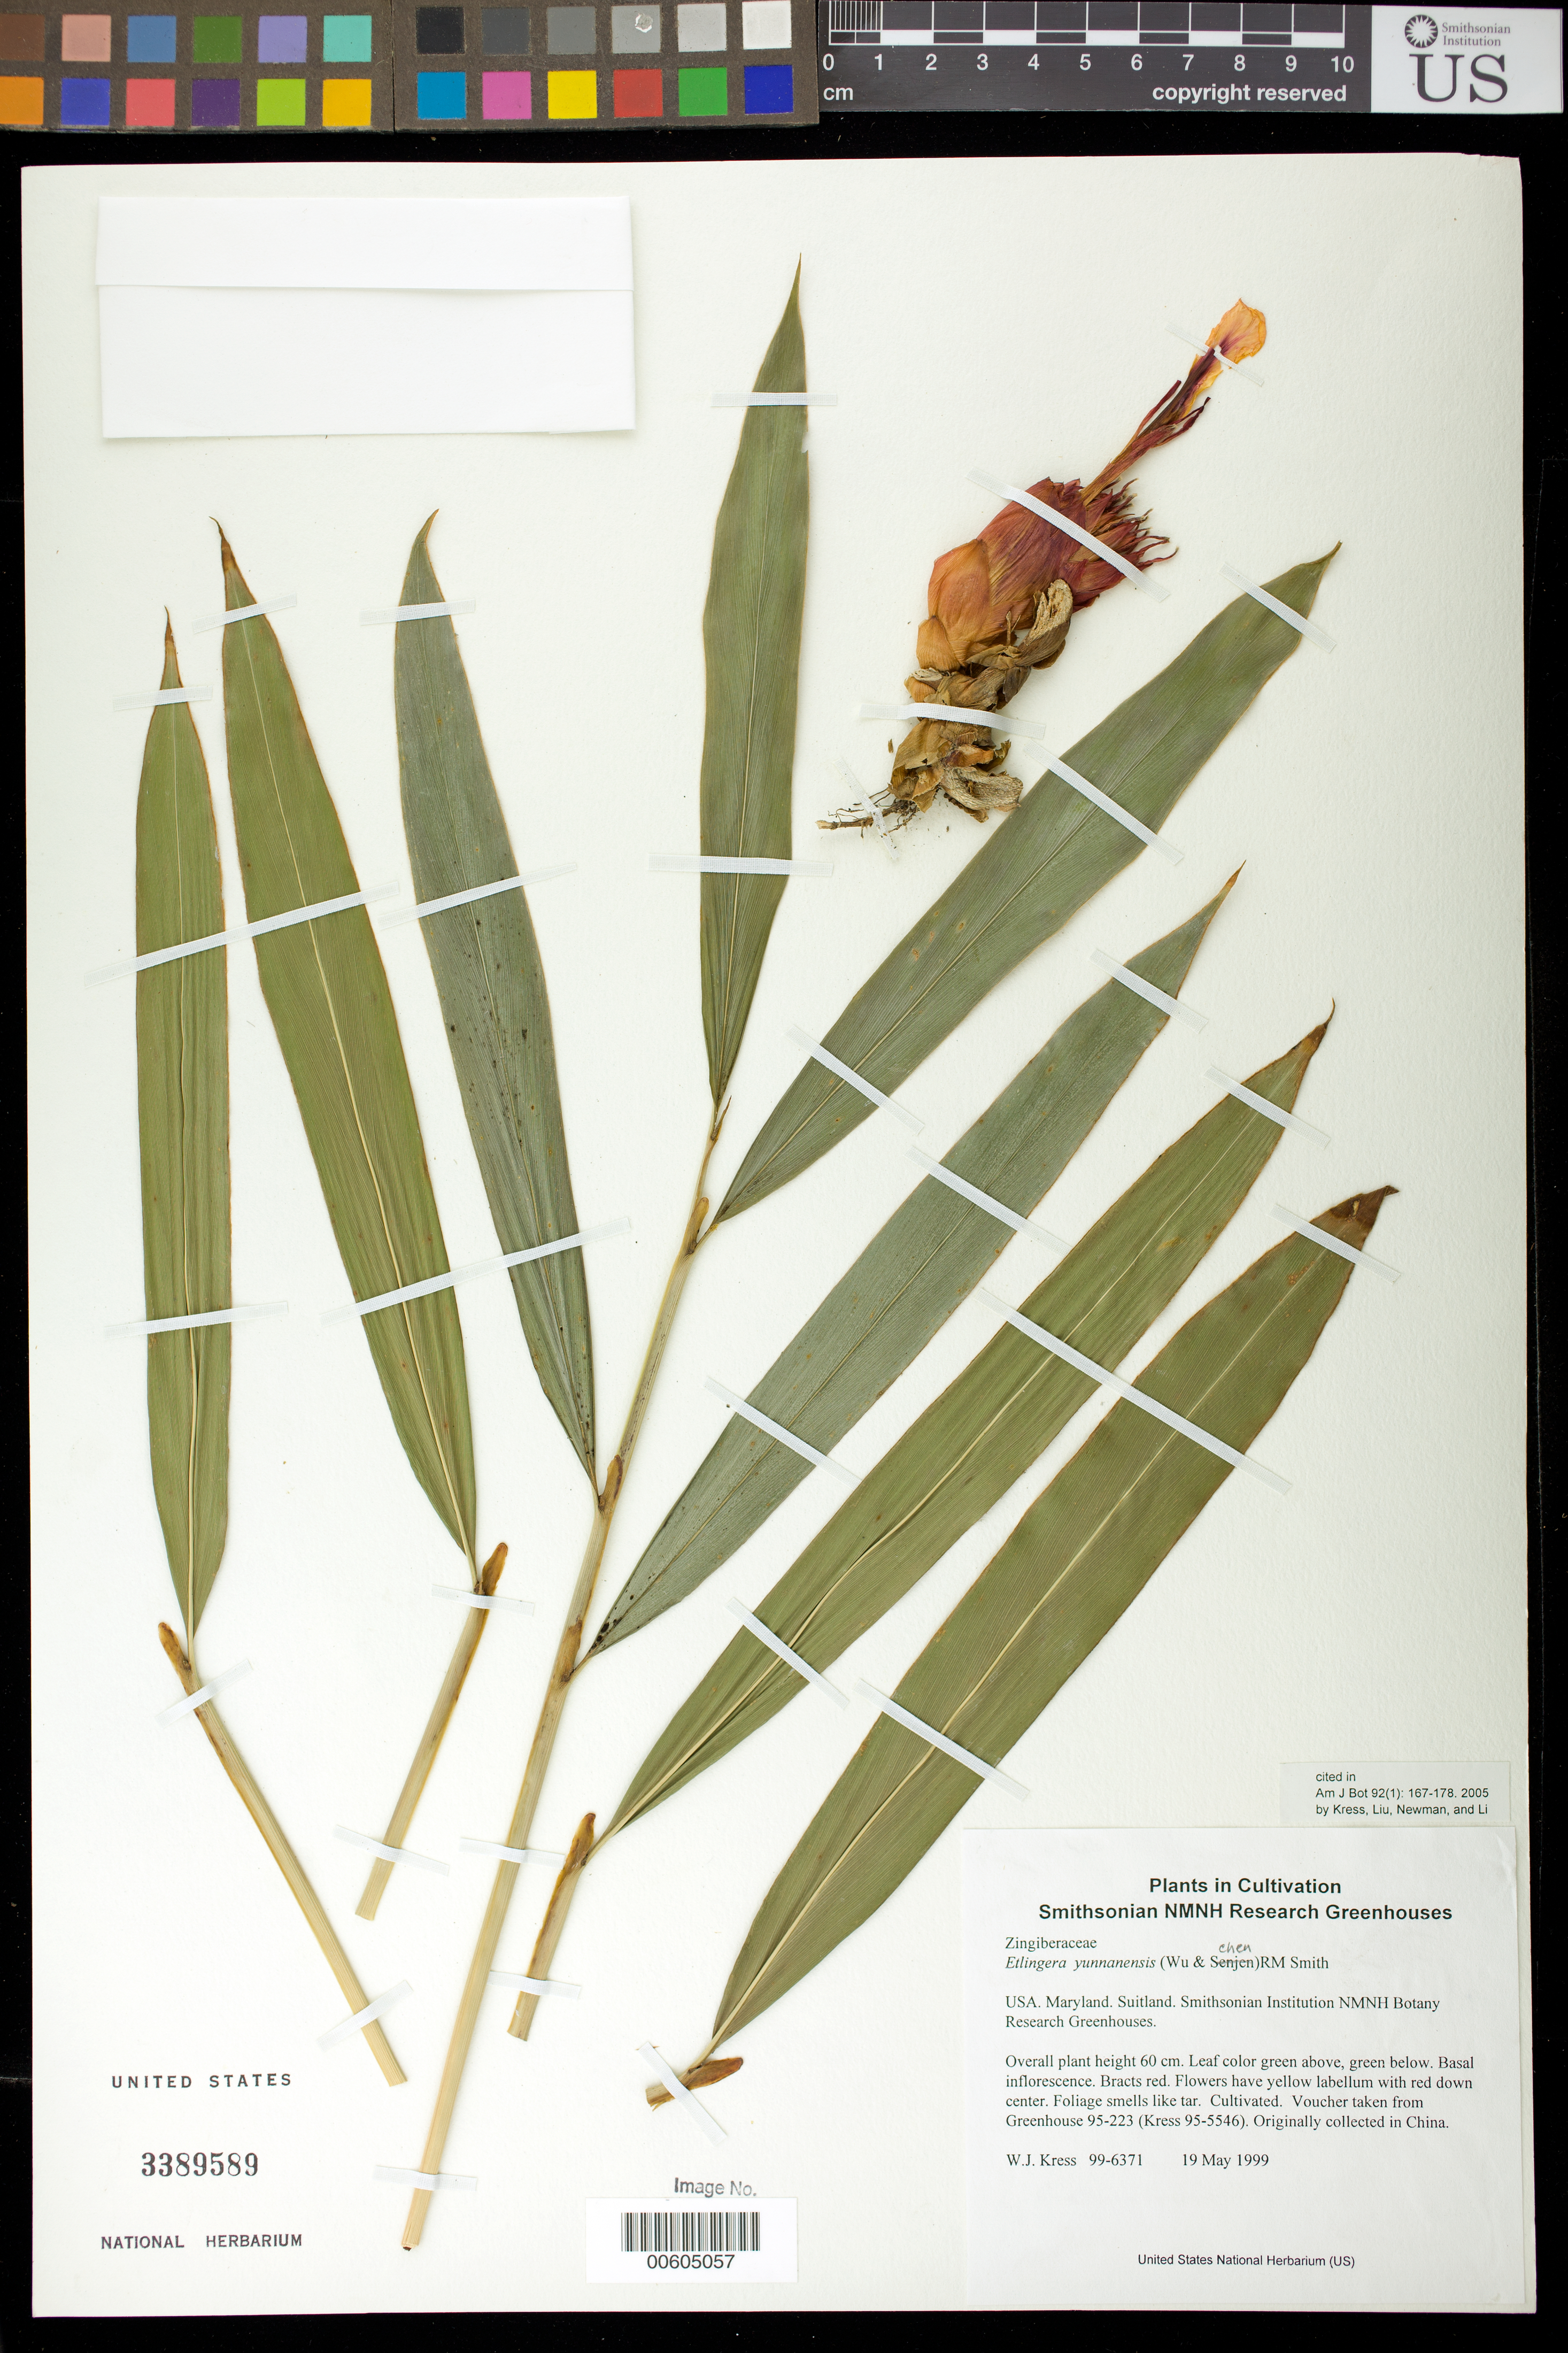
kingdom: Plantae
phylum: Tracheophyta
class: Liliopsida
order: Zingiberales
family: Zingiberaceae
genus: Etlingera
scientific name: Etlingera yunnanensis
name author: (T.L. Wu & S.J. Chen) R.M. Sm.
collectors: W. J. Kress & M. Bordelon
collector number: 99-6371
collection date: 1999-05-19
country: United States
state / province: Maryland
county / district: Prince George's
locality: NMNH Botany Research Greenhouses. Suitland.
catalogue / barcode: US 3389589